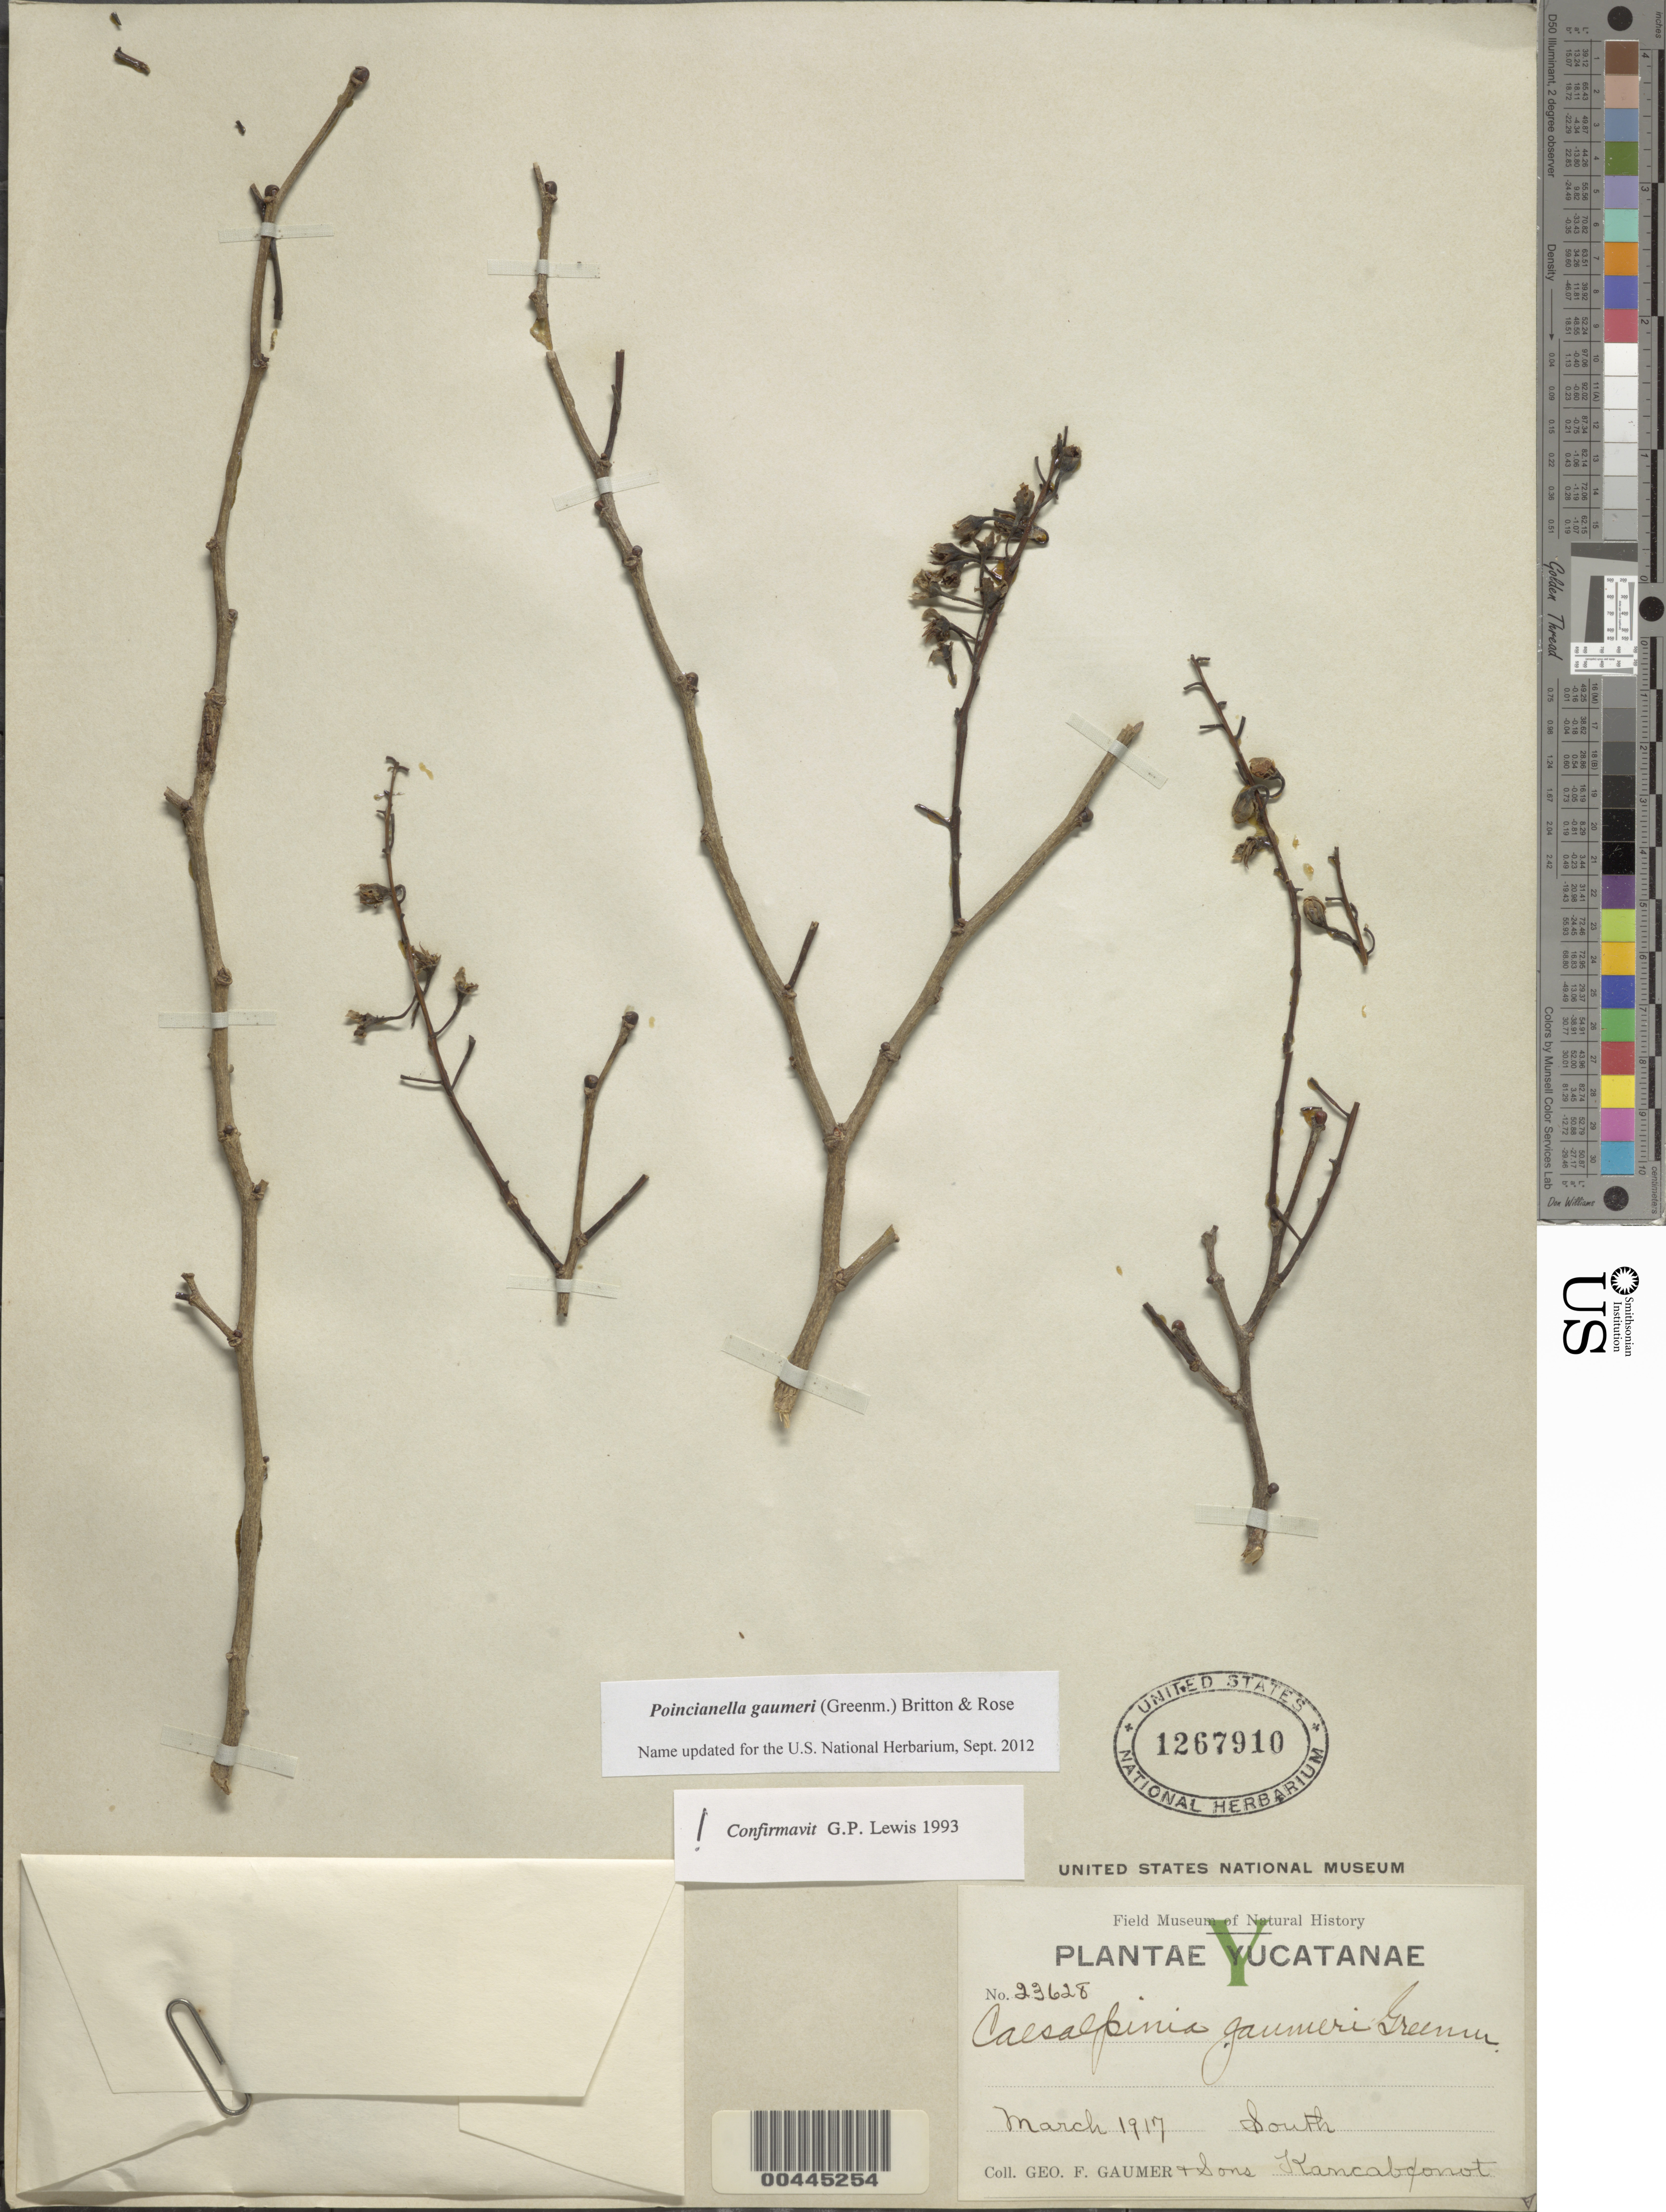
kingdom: Plantae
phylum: Tracheophyta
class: Magnoliopsida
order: Fabales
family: Fabaceae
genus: Cenostigma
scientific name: Cenostigma gaumeri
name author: (Greenm.) Gagnon & G.P. Lewis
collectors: G. F. Gaumer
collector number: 23628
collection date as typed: Mar 1917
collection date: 1917-03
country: Mexico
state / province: Yucatán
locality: South kancabconot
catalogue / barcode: US 1267910